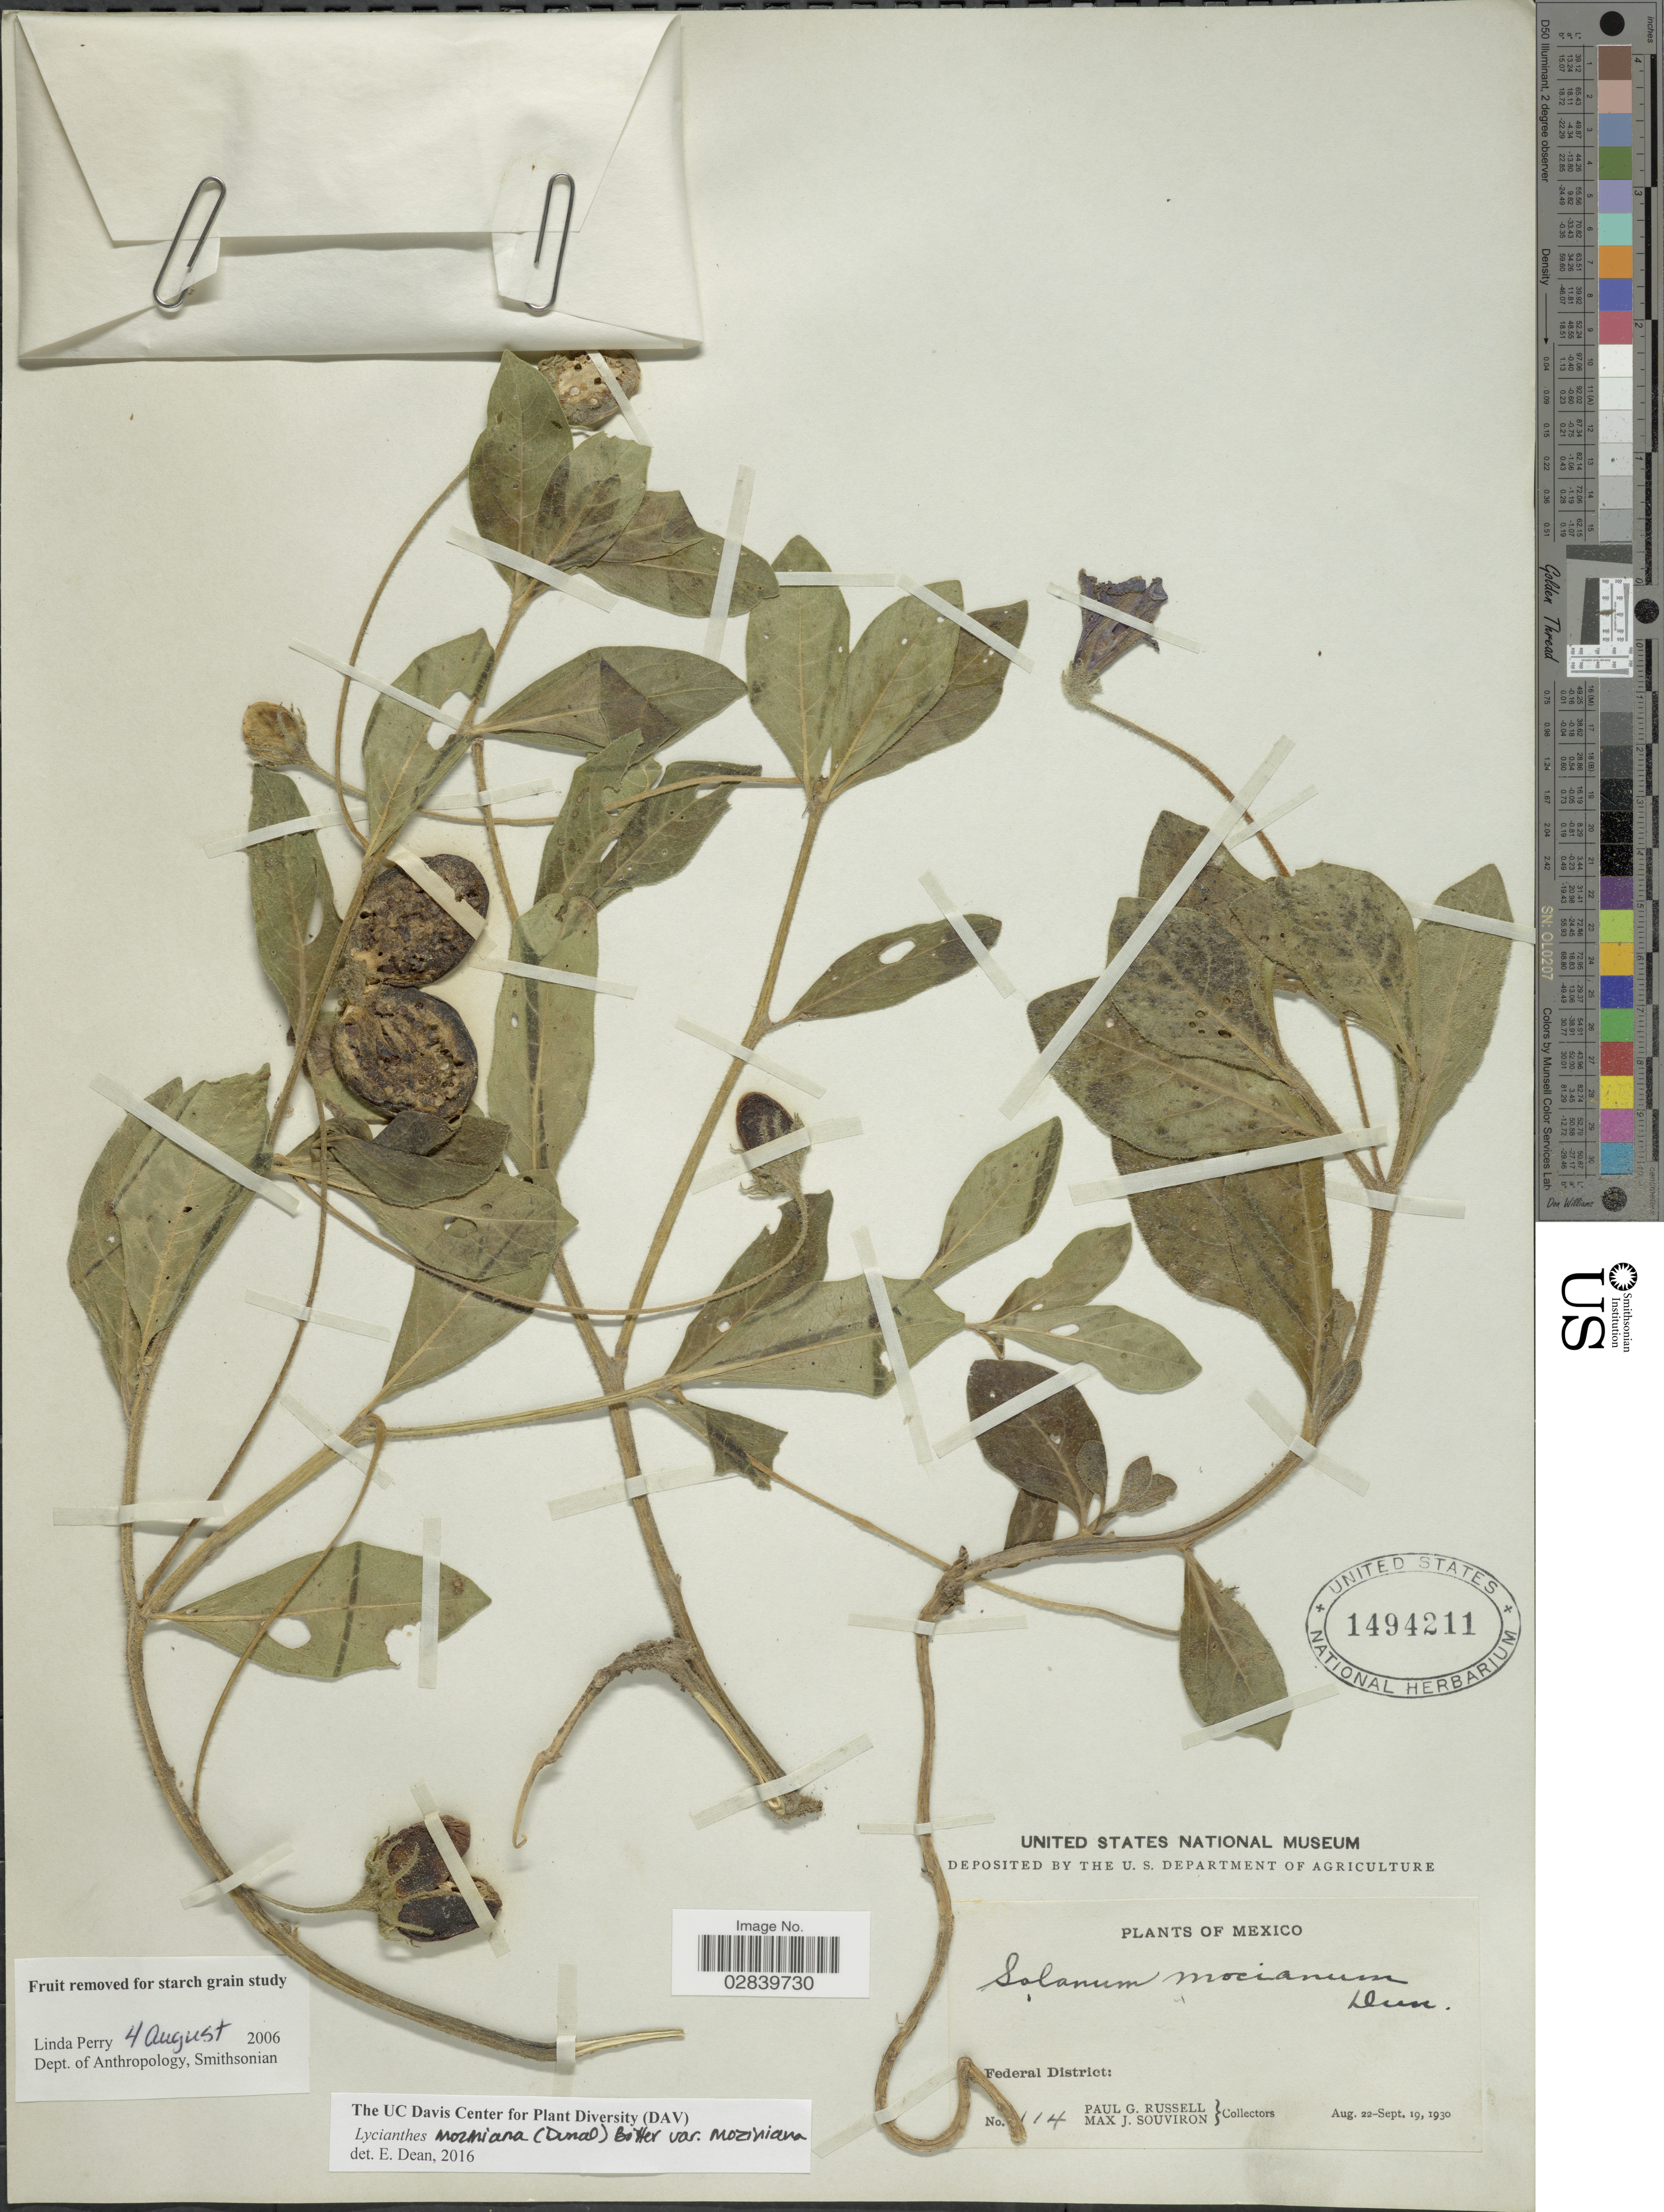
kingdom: Plantae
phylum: Tracheophyta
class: Magnoliopsida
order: Solanales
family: Solanaceae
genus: Lycianthes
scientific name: Lycianthes moziniana var. oaxacana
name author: E. Dean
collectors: P. G. Russell & M. J. Souviron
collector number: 114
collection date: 1930-08-22/1930-09-19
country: Mexico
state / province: Distrito Federal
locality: Federal District.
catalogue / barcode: US 1494211